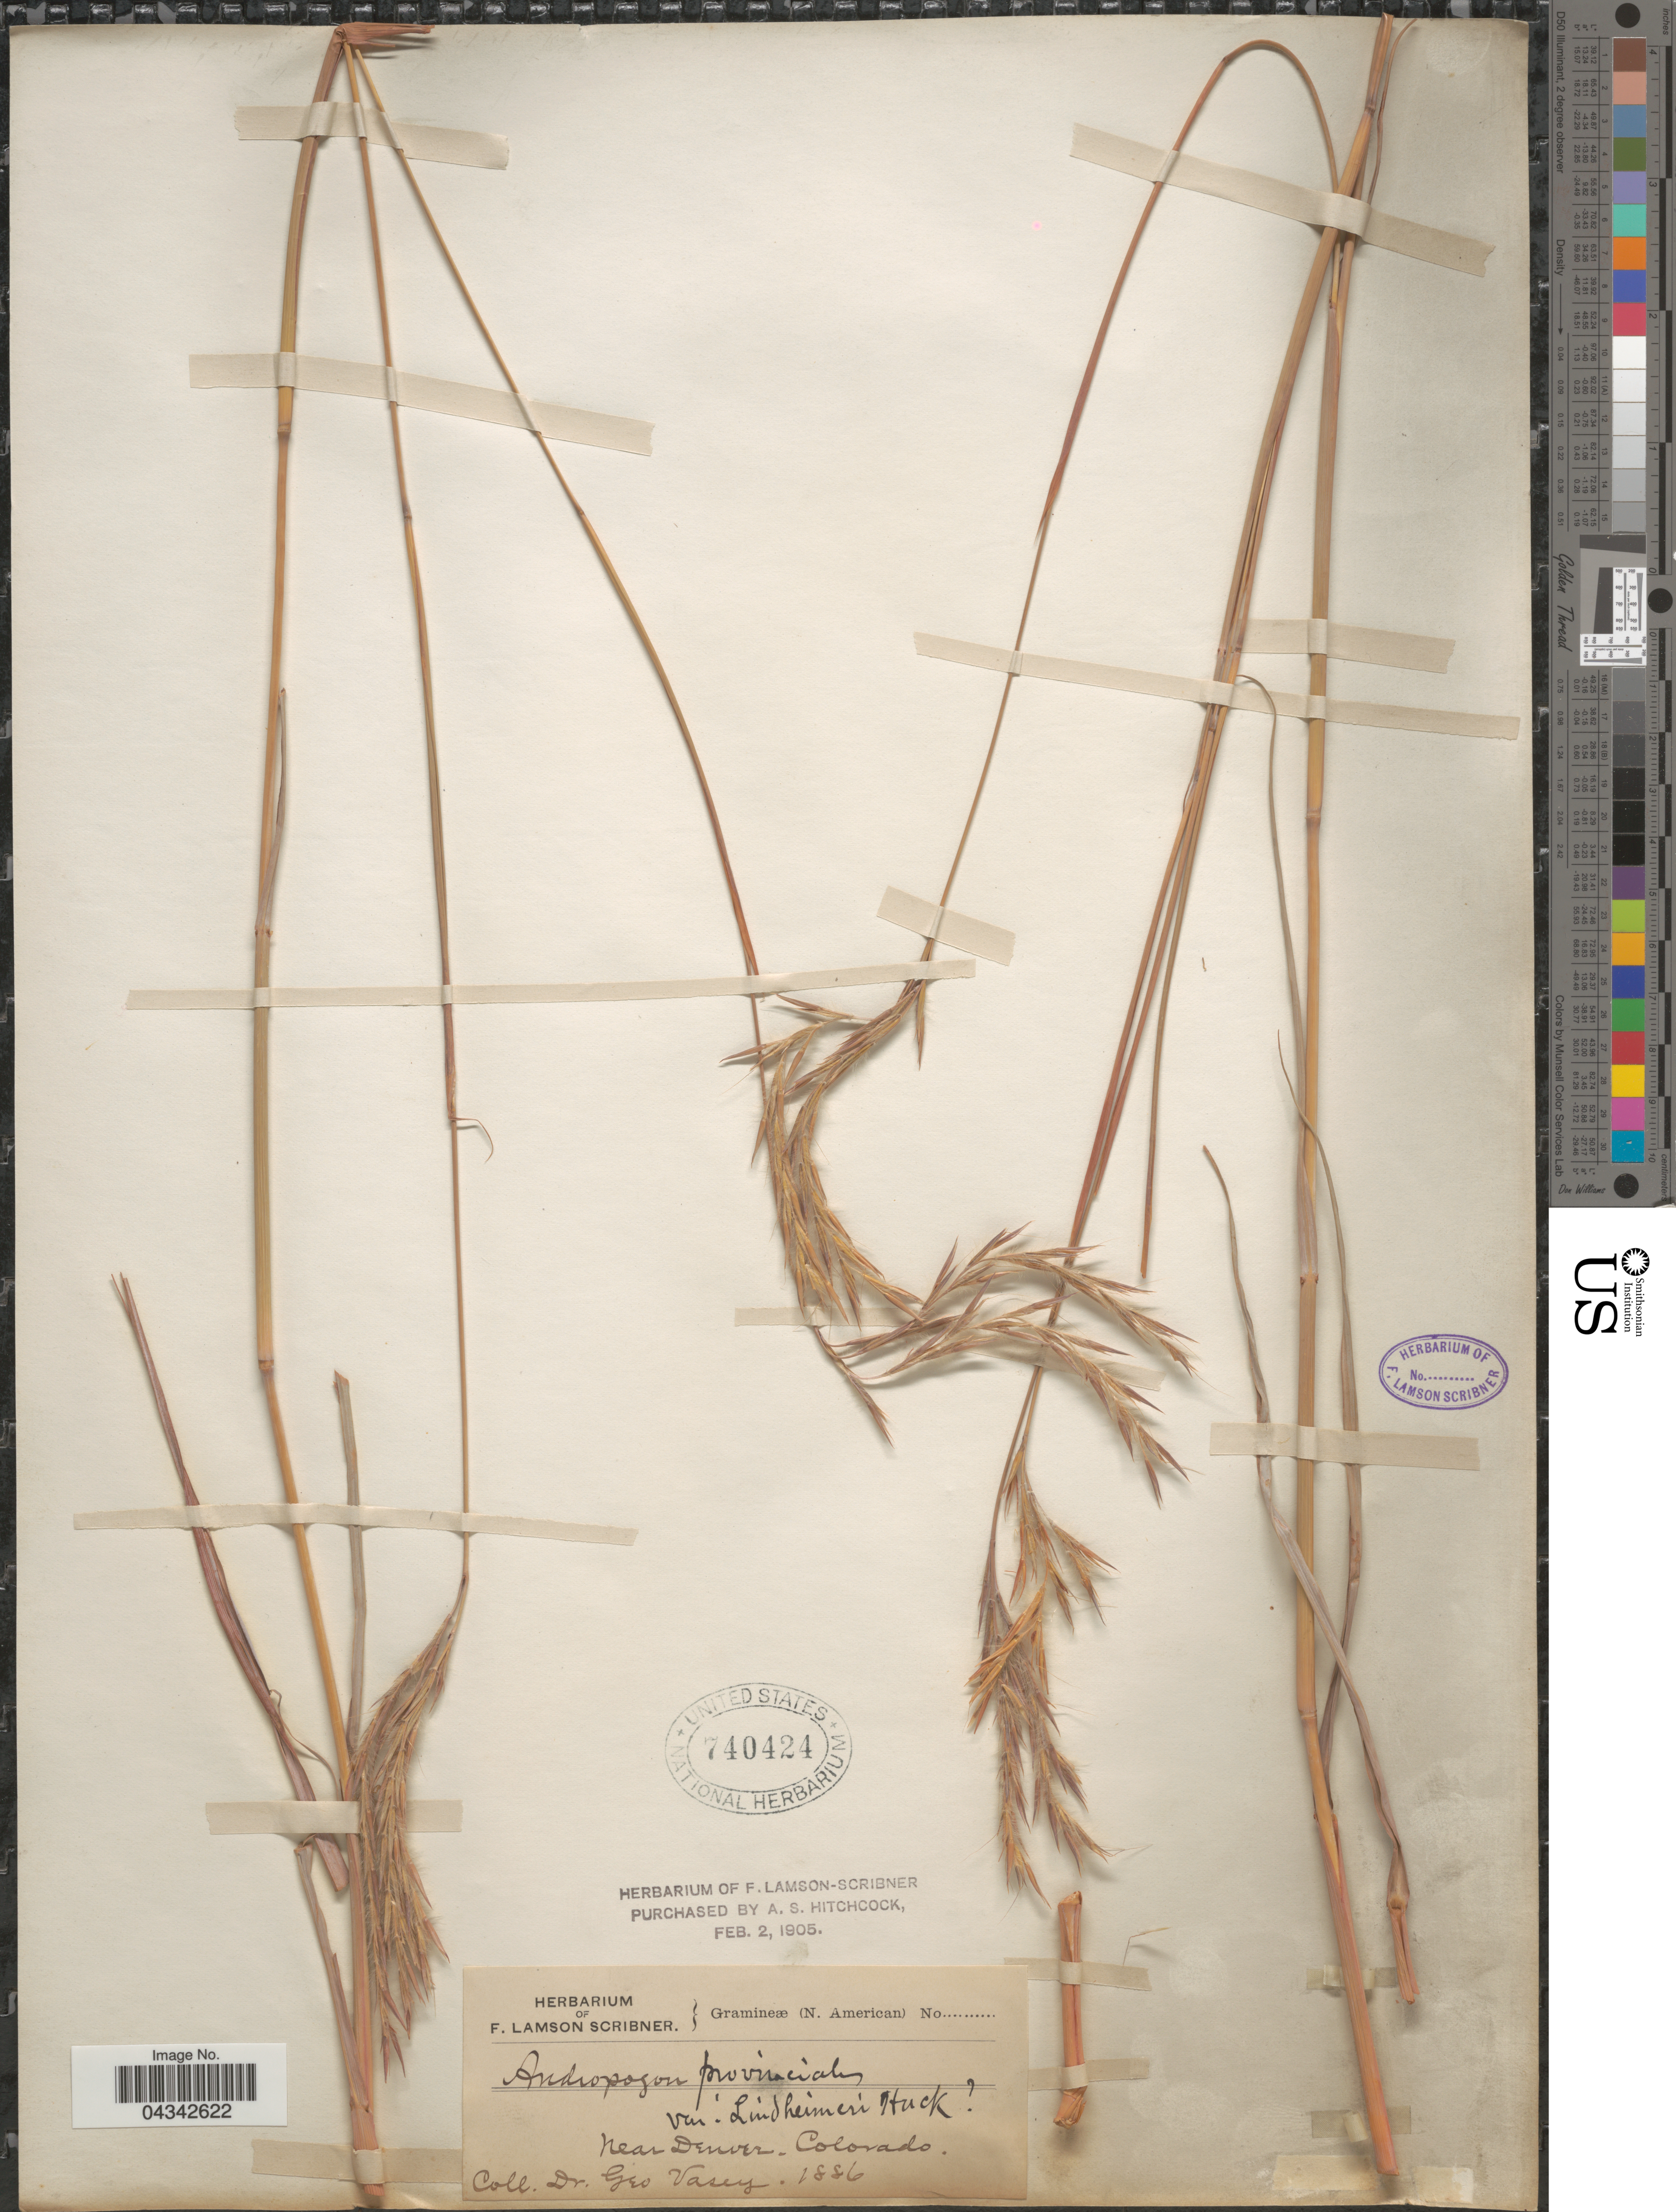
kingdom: Plantae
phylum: Tracheophyta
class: Liliopsida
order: Poales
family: Poaceae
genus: Andropogon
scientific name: Andropogon gerardii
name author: Vitman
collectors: G. Vasey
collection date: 1886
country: United States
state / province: Colorado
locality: Near Denver.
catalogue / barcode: US 740424